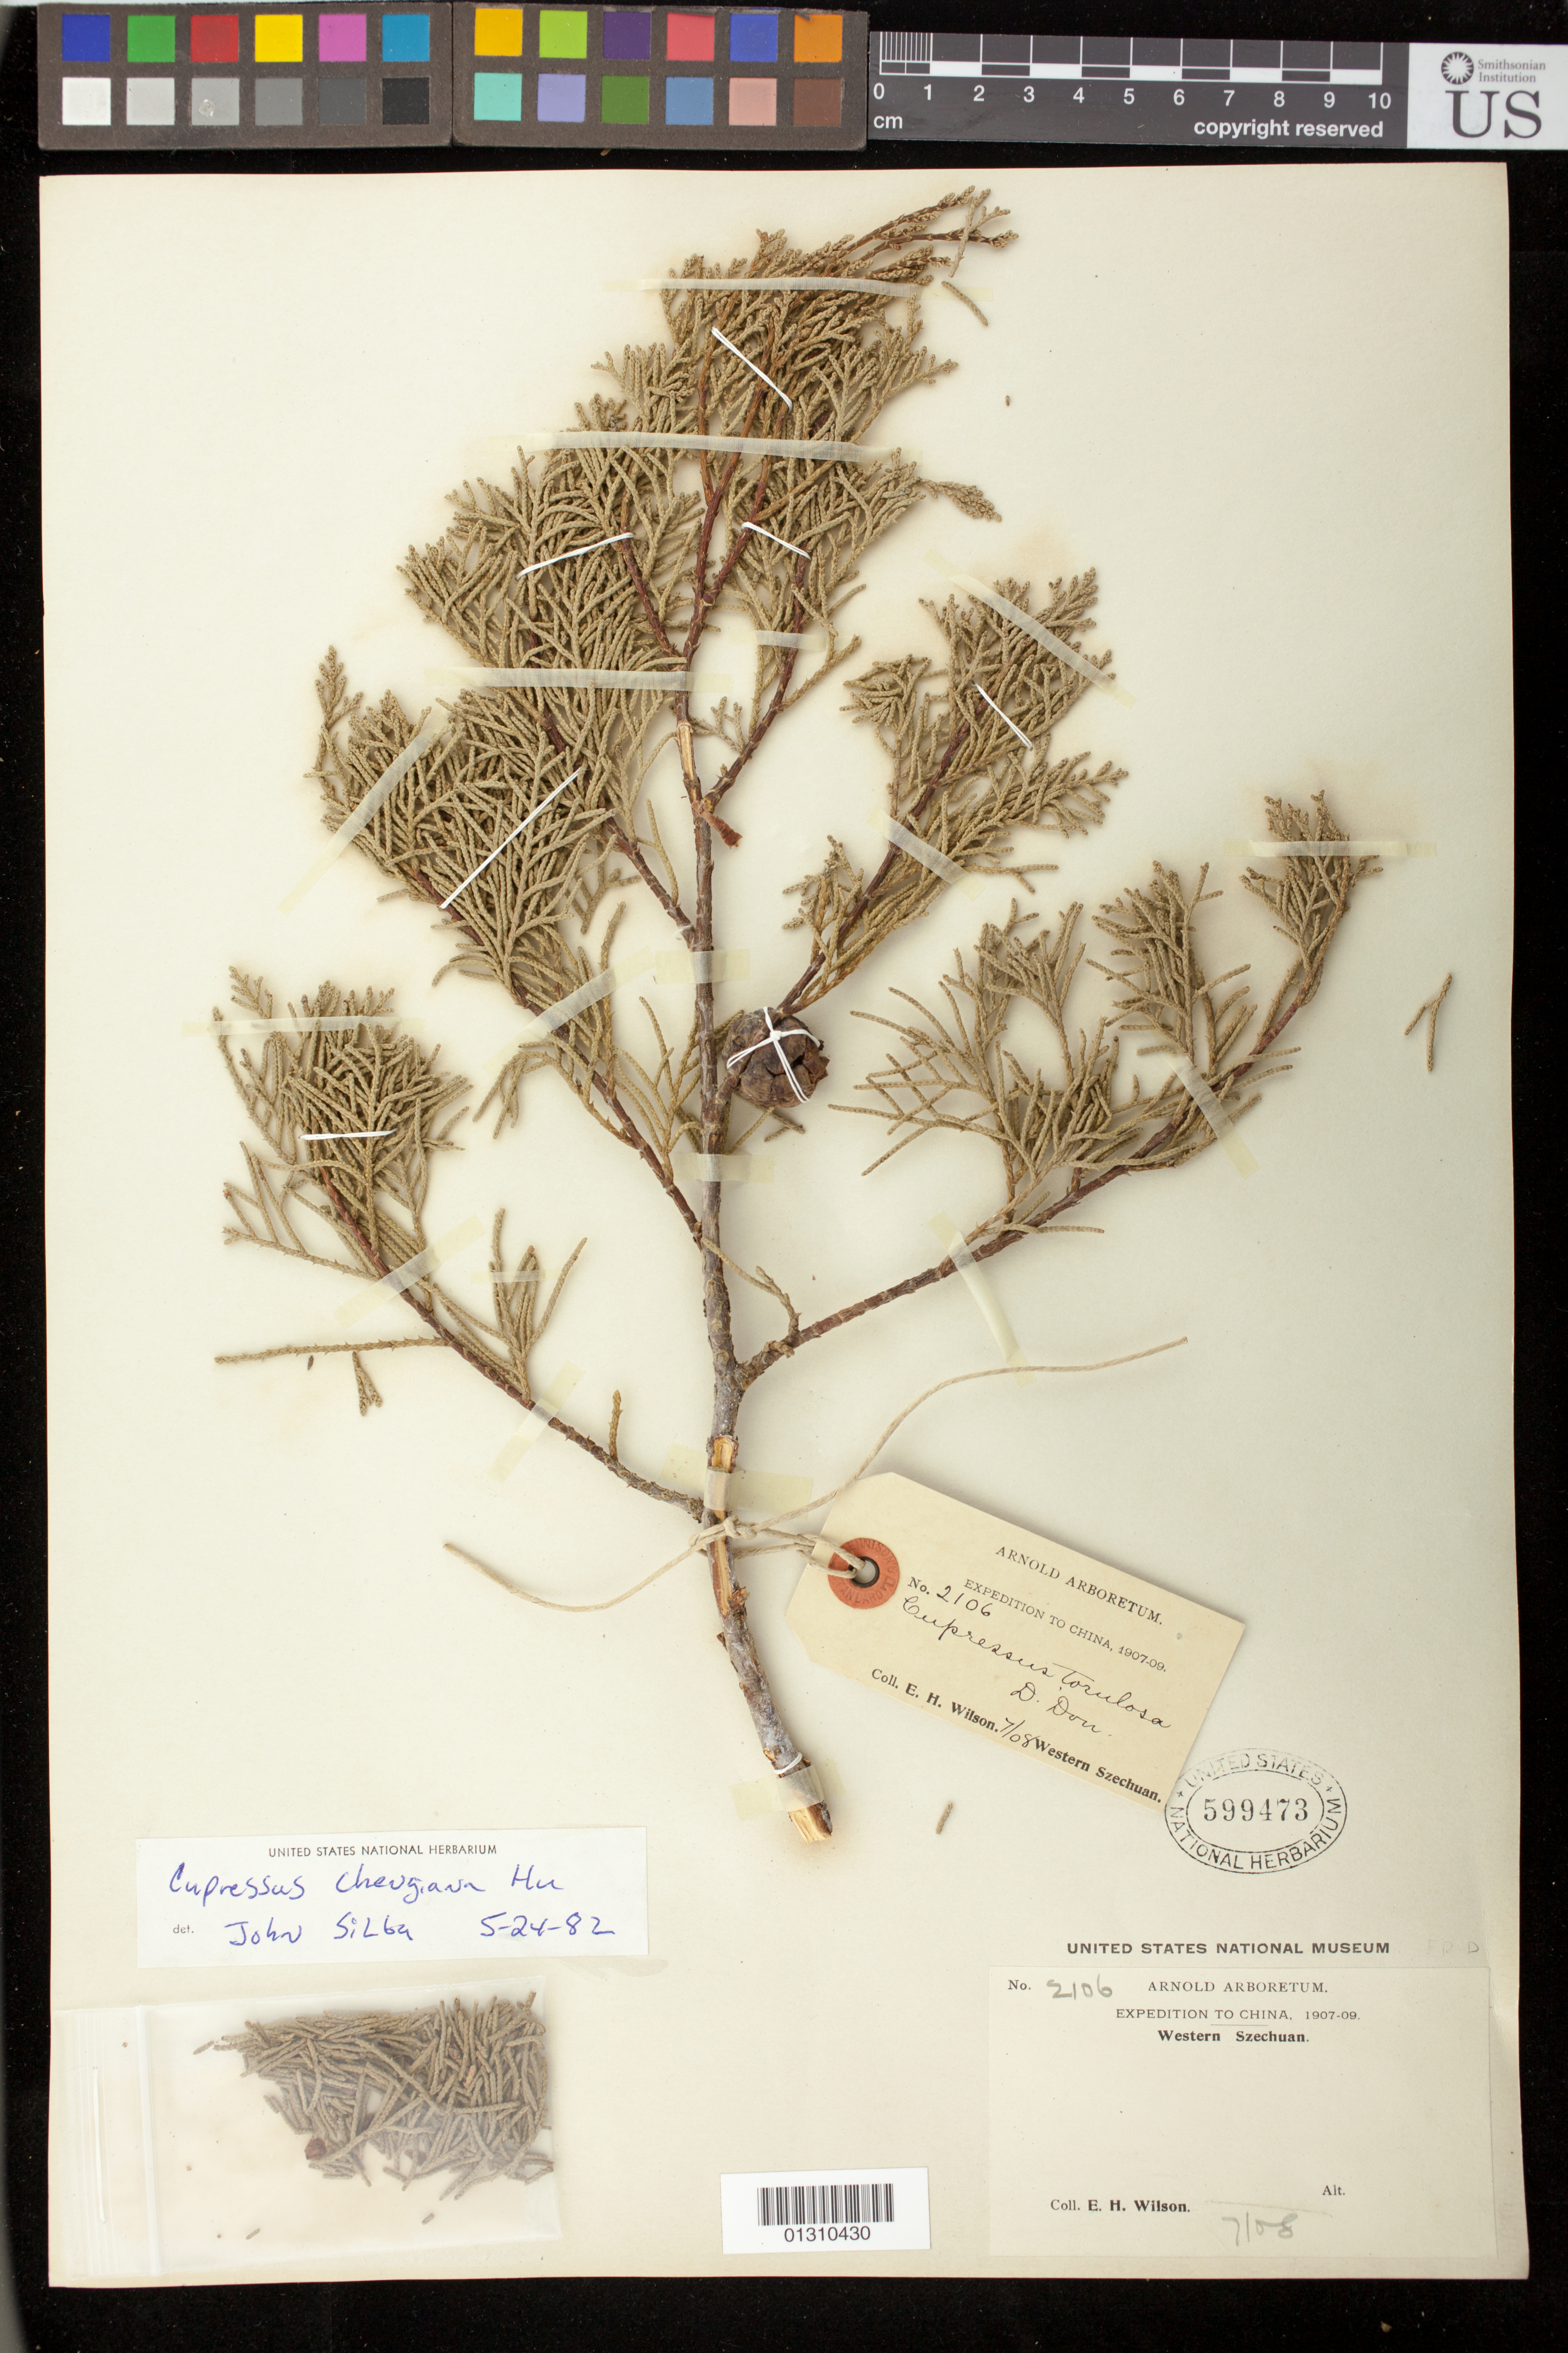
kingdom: Plantae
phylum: Tracheophyta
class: Pinopsida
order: Pinales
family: Cupressaceae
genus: Cupressus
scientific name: Cupressus chengiana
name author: S.Y. Hu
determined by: Silba, J.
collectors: E. H. Wilson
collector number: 2106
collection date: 1908-07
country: China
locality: Western Szechuan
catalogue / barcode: US 599473